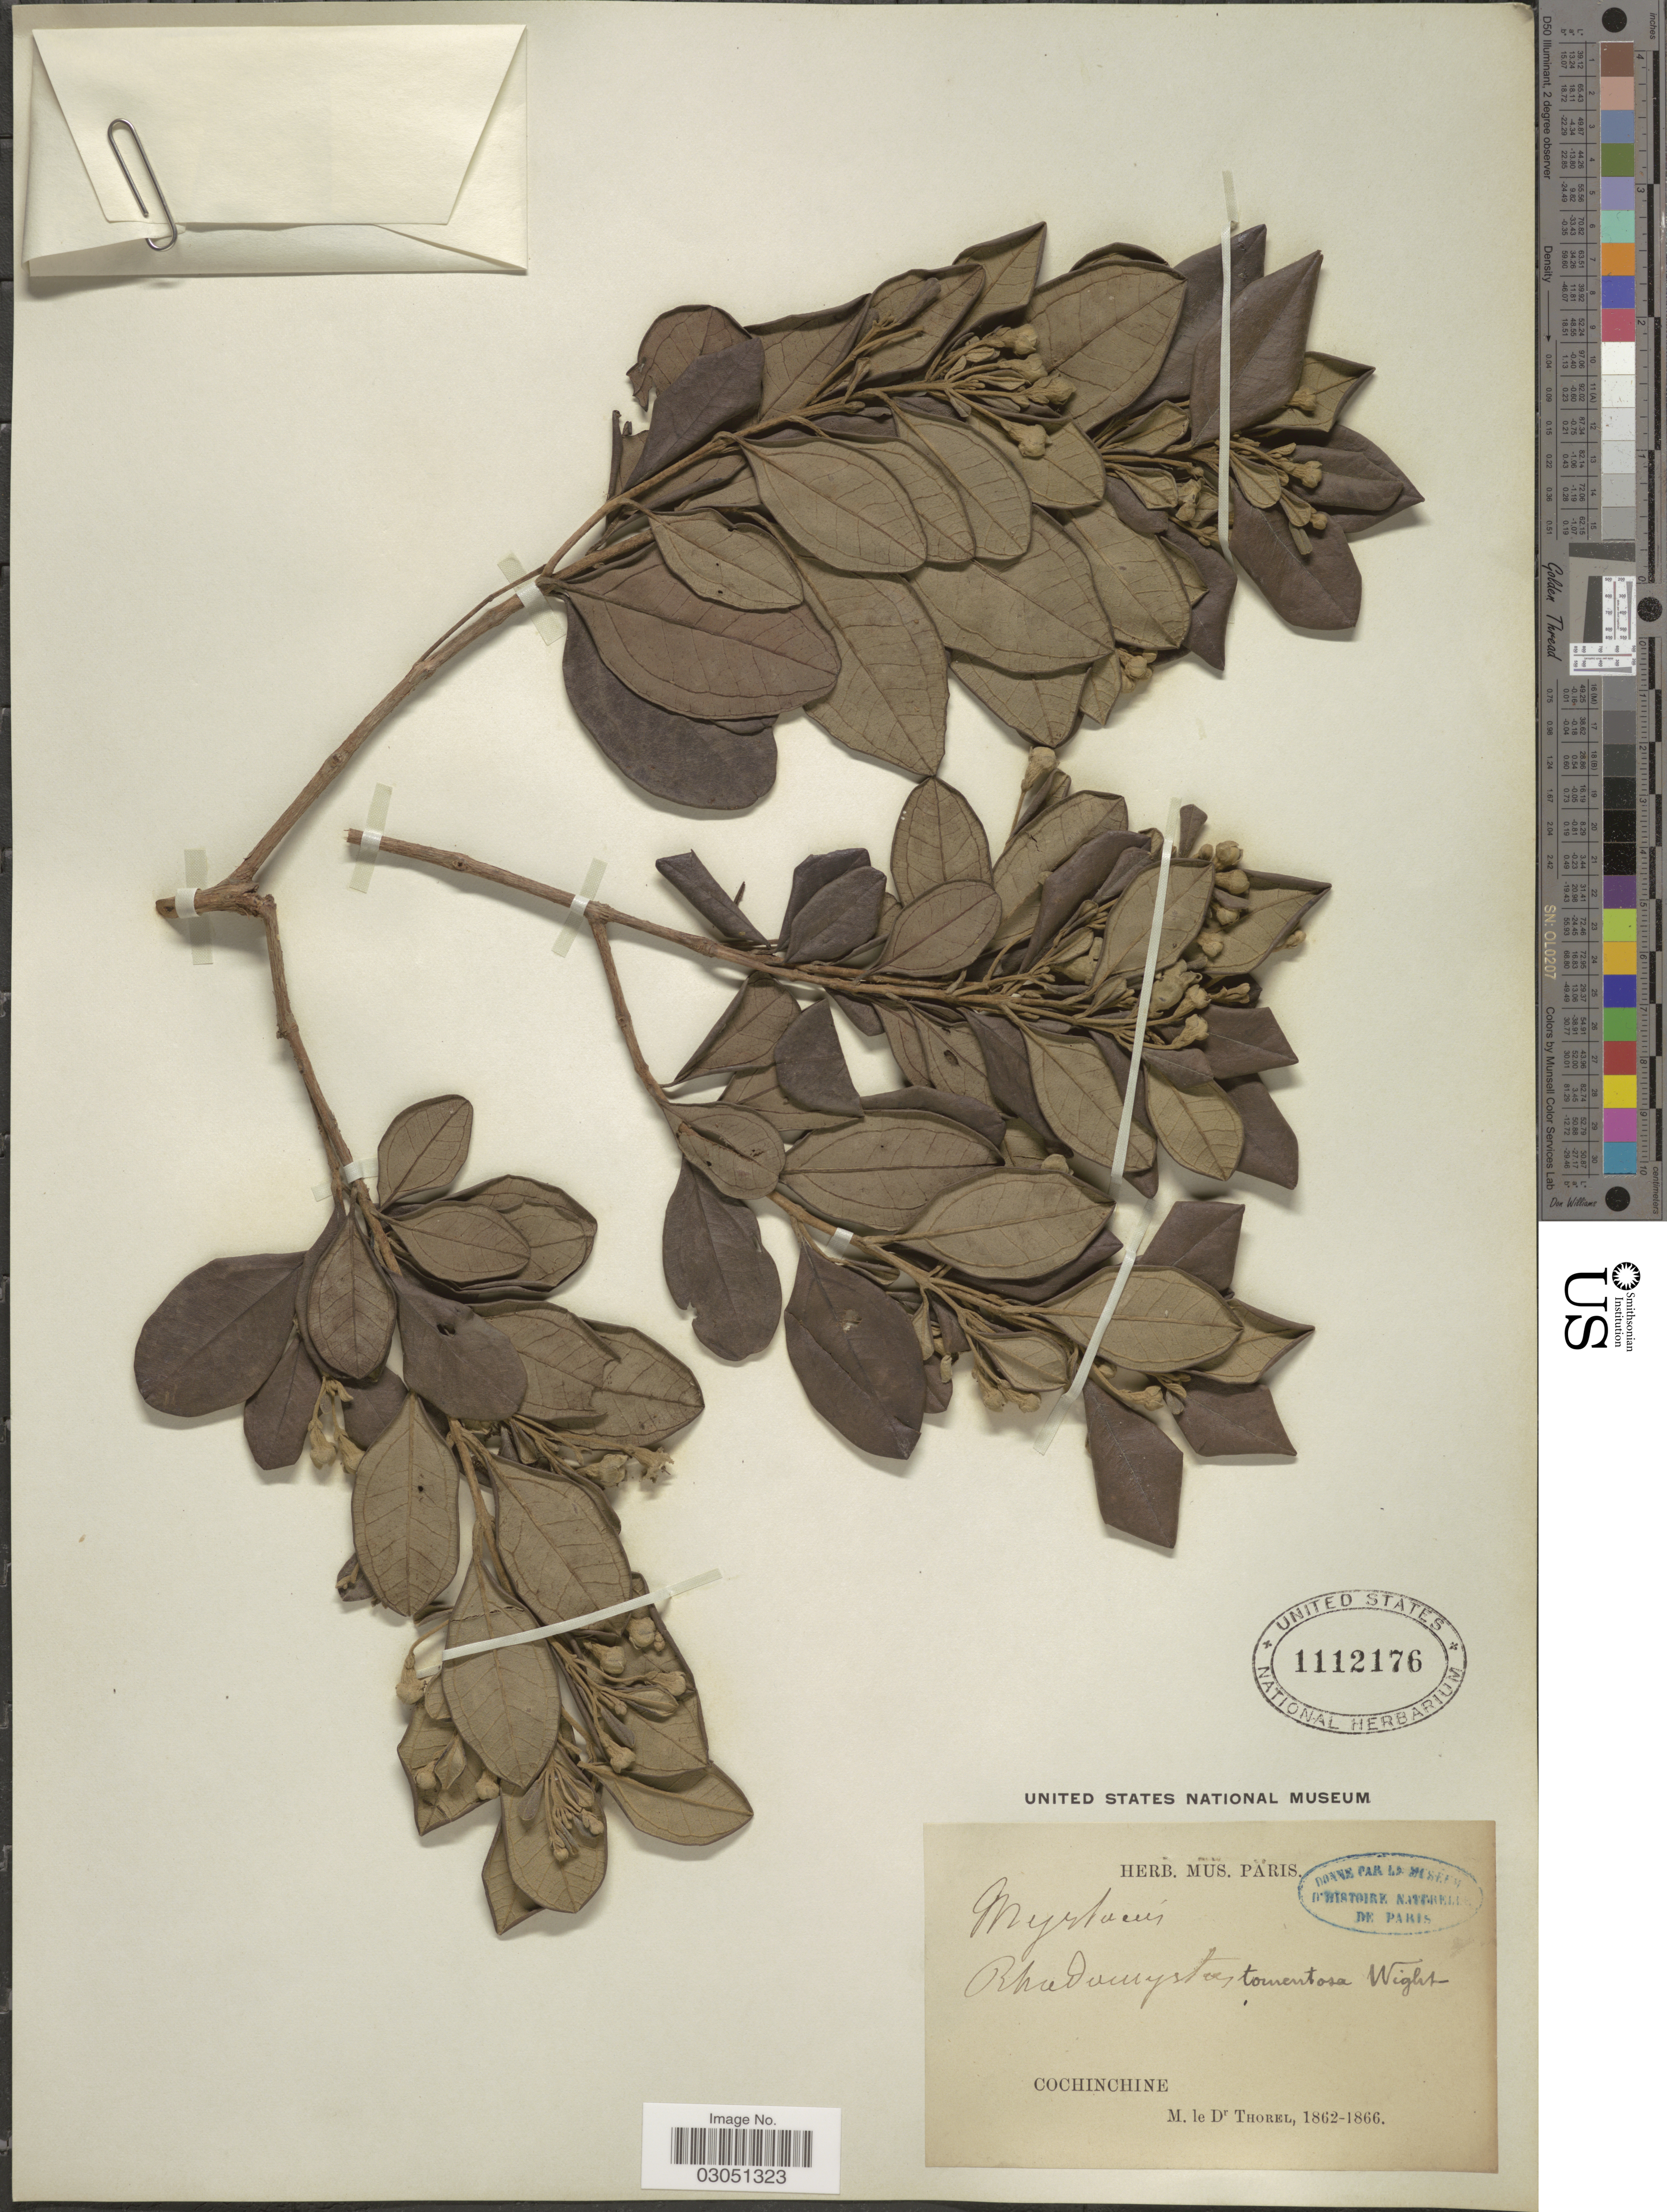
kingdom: Plantae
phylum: Tracheophyta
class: Magnoliopsida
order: Myrtales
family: Myrtaceae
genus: Rhodomyrtus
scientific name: Rhodomyrtus tomentosa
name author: (Aiton) Hassk.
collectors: Thorel, M. "M. [=Monsieur] Thorel" DO NOT USE (error for C. Thorel)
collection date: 1862/1866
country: Vietnam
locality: Cochinchine.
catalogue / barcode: US 1112176